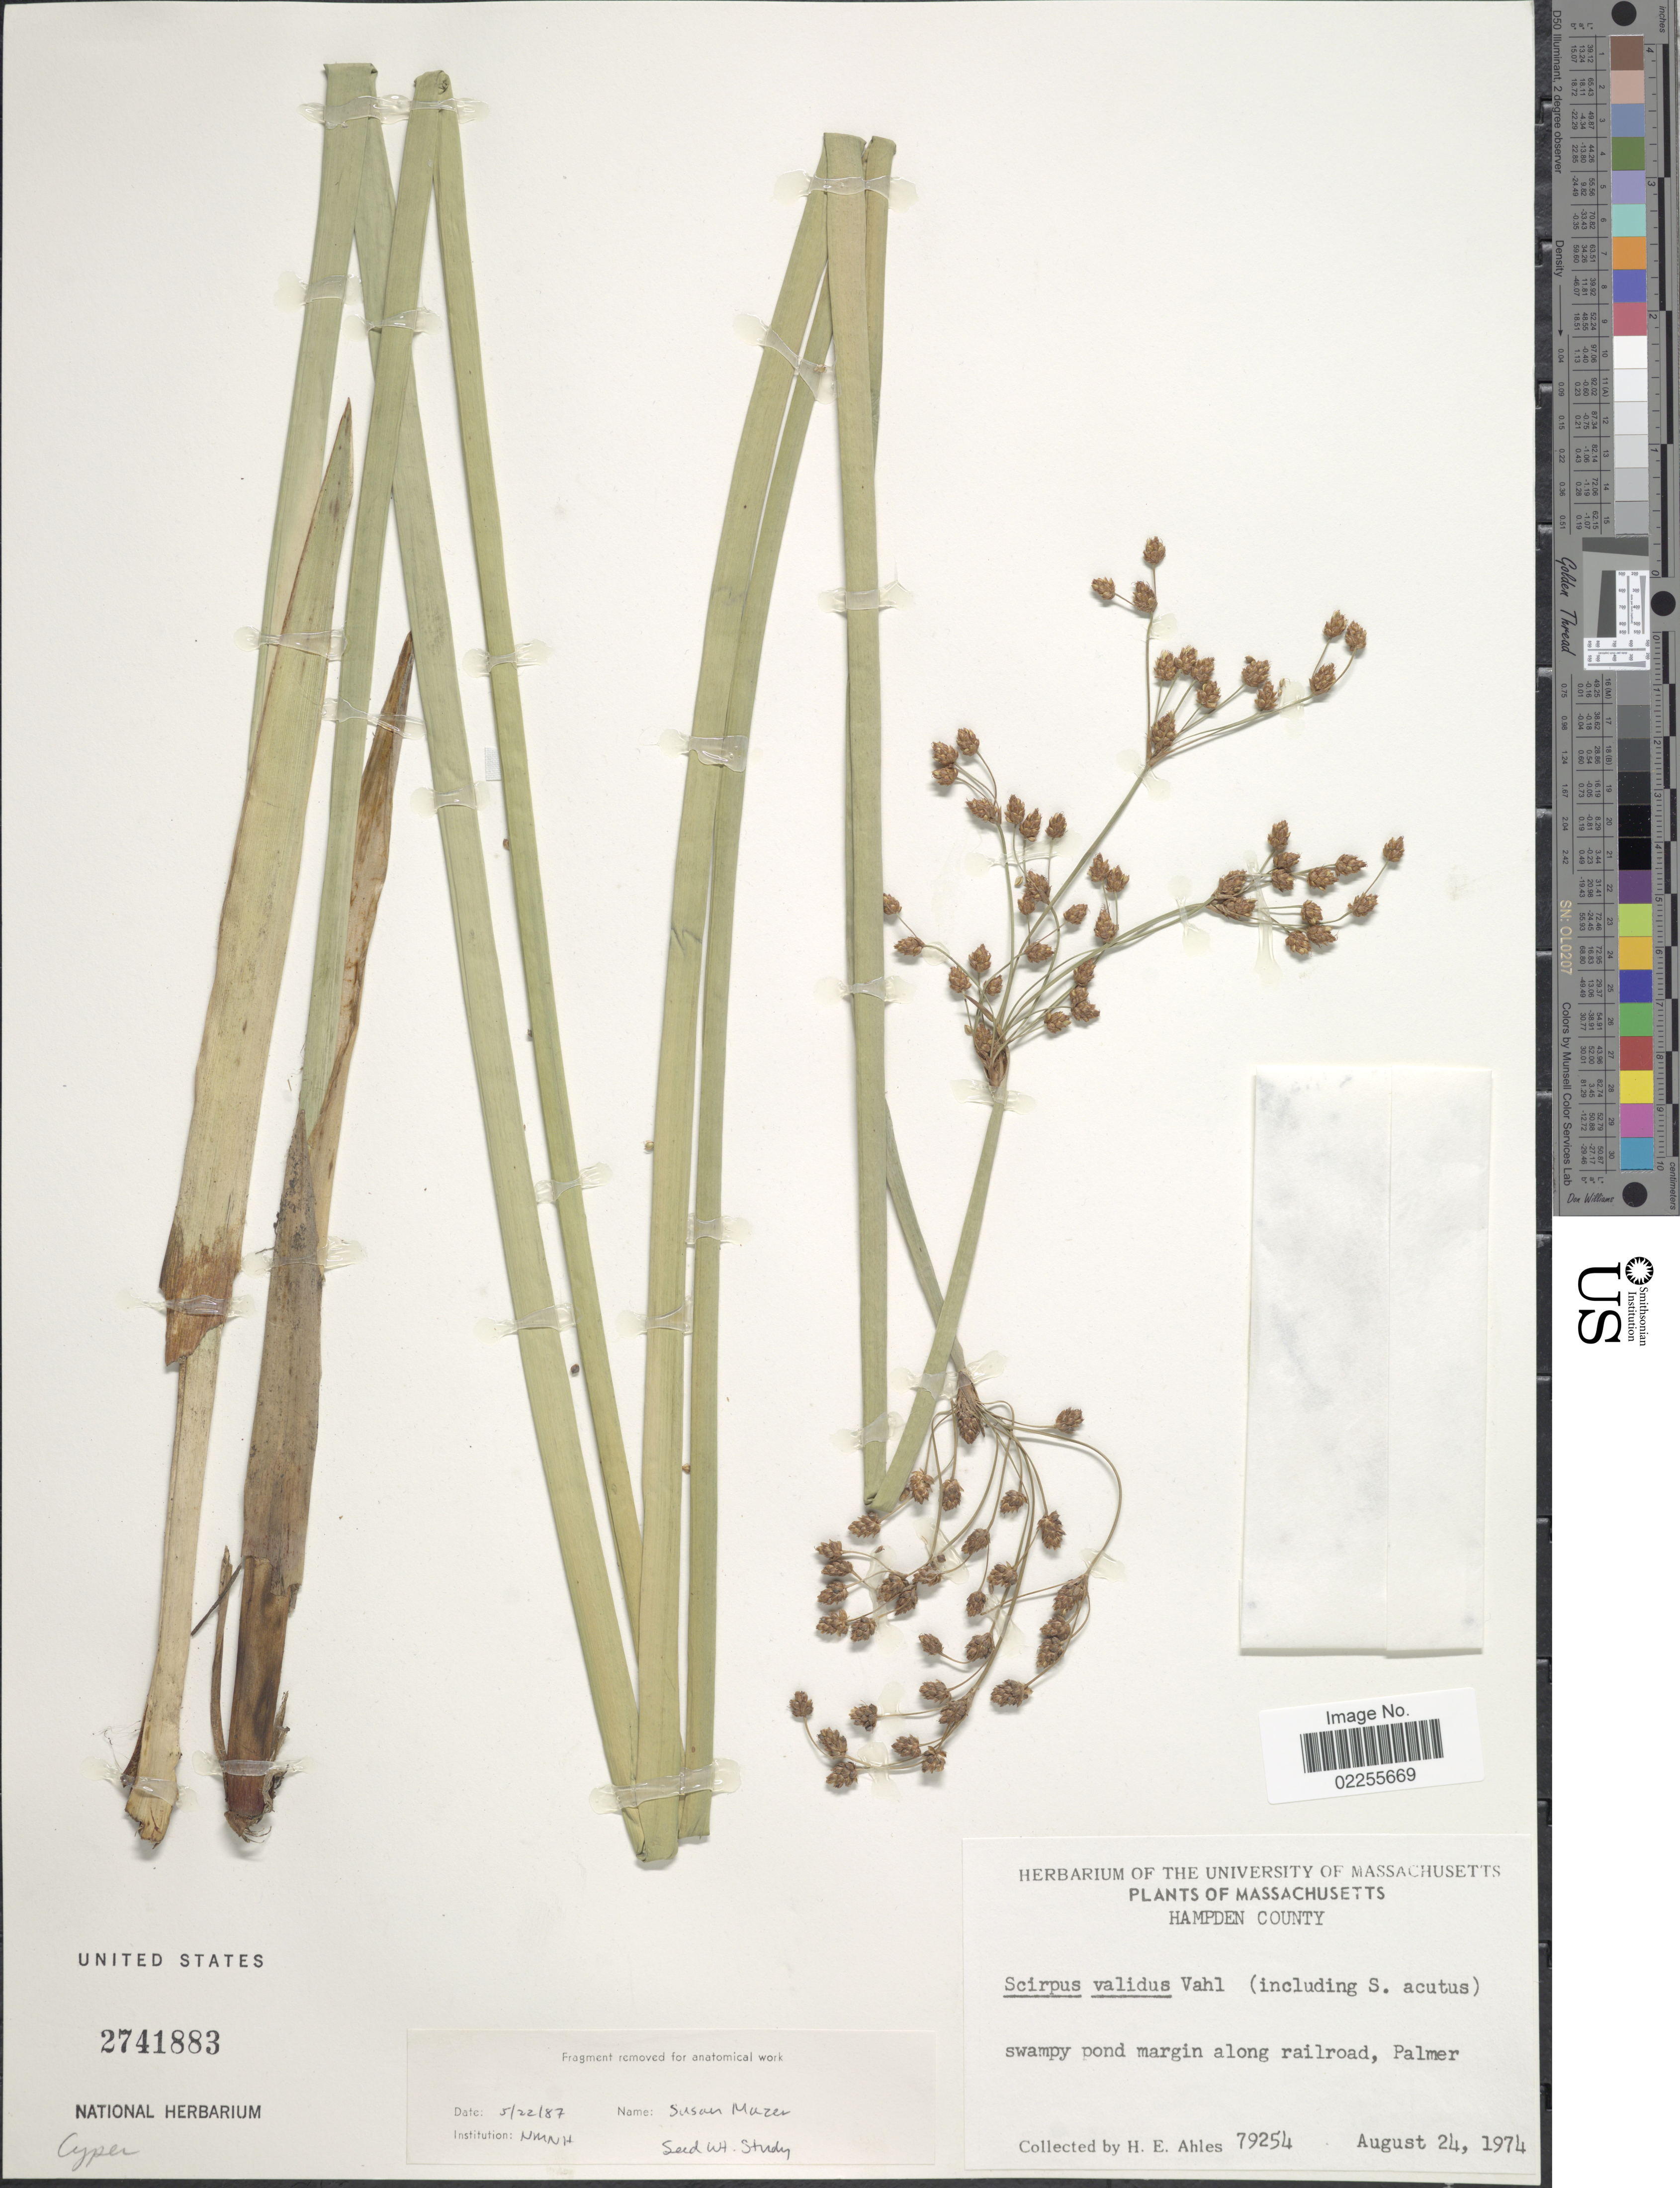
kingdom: Plantae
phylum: Tracheophyta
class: Liliopsida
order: Poales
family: Cyperaceae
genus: Schoenoplectus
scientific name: Schoenoplectus tabernaemontani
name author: (C.C. Gmel.) Palla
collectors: H. E. Ahles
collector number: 79254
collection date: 1974-08-24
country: United States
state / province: Massachusetts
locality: Hampden County, swampy pond margin along railroad, Palmer.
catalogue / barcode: US 2741883